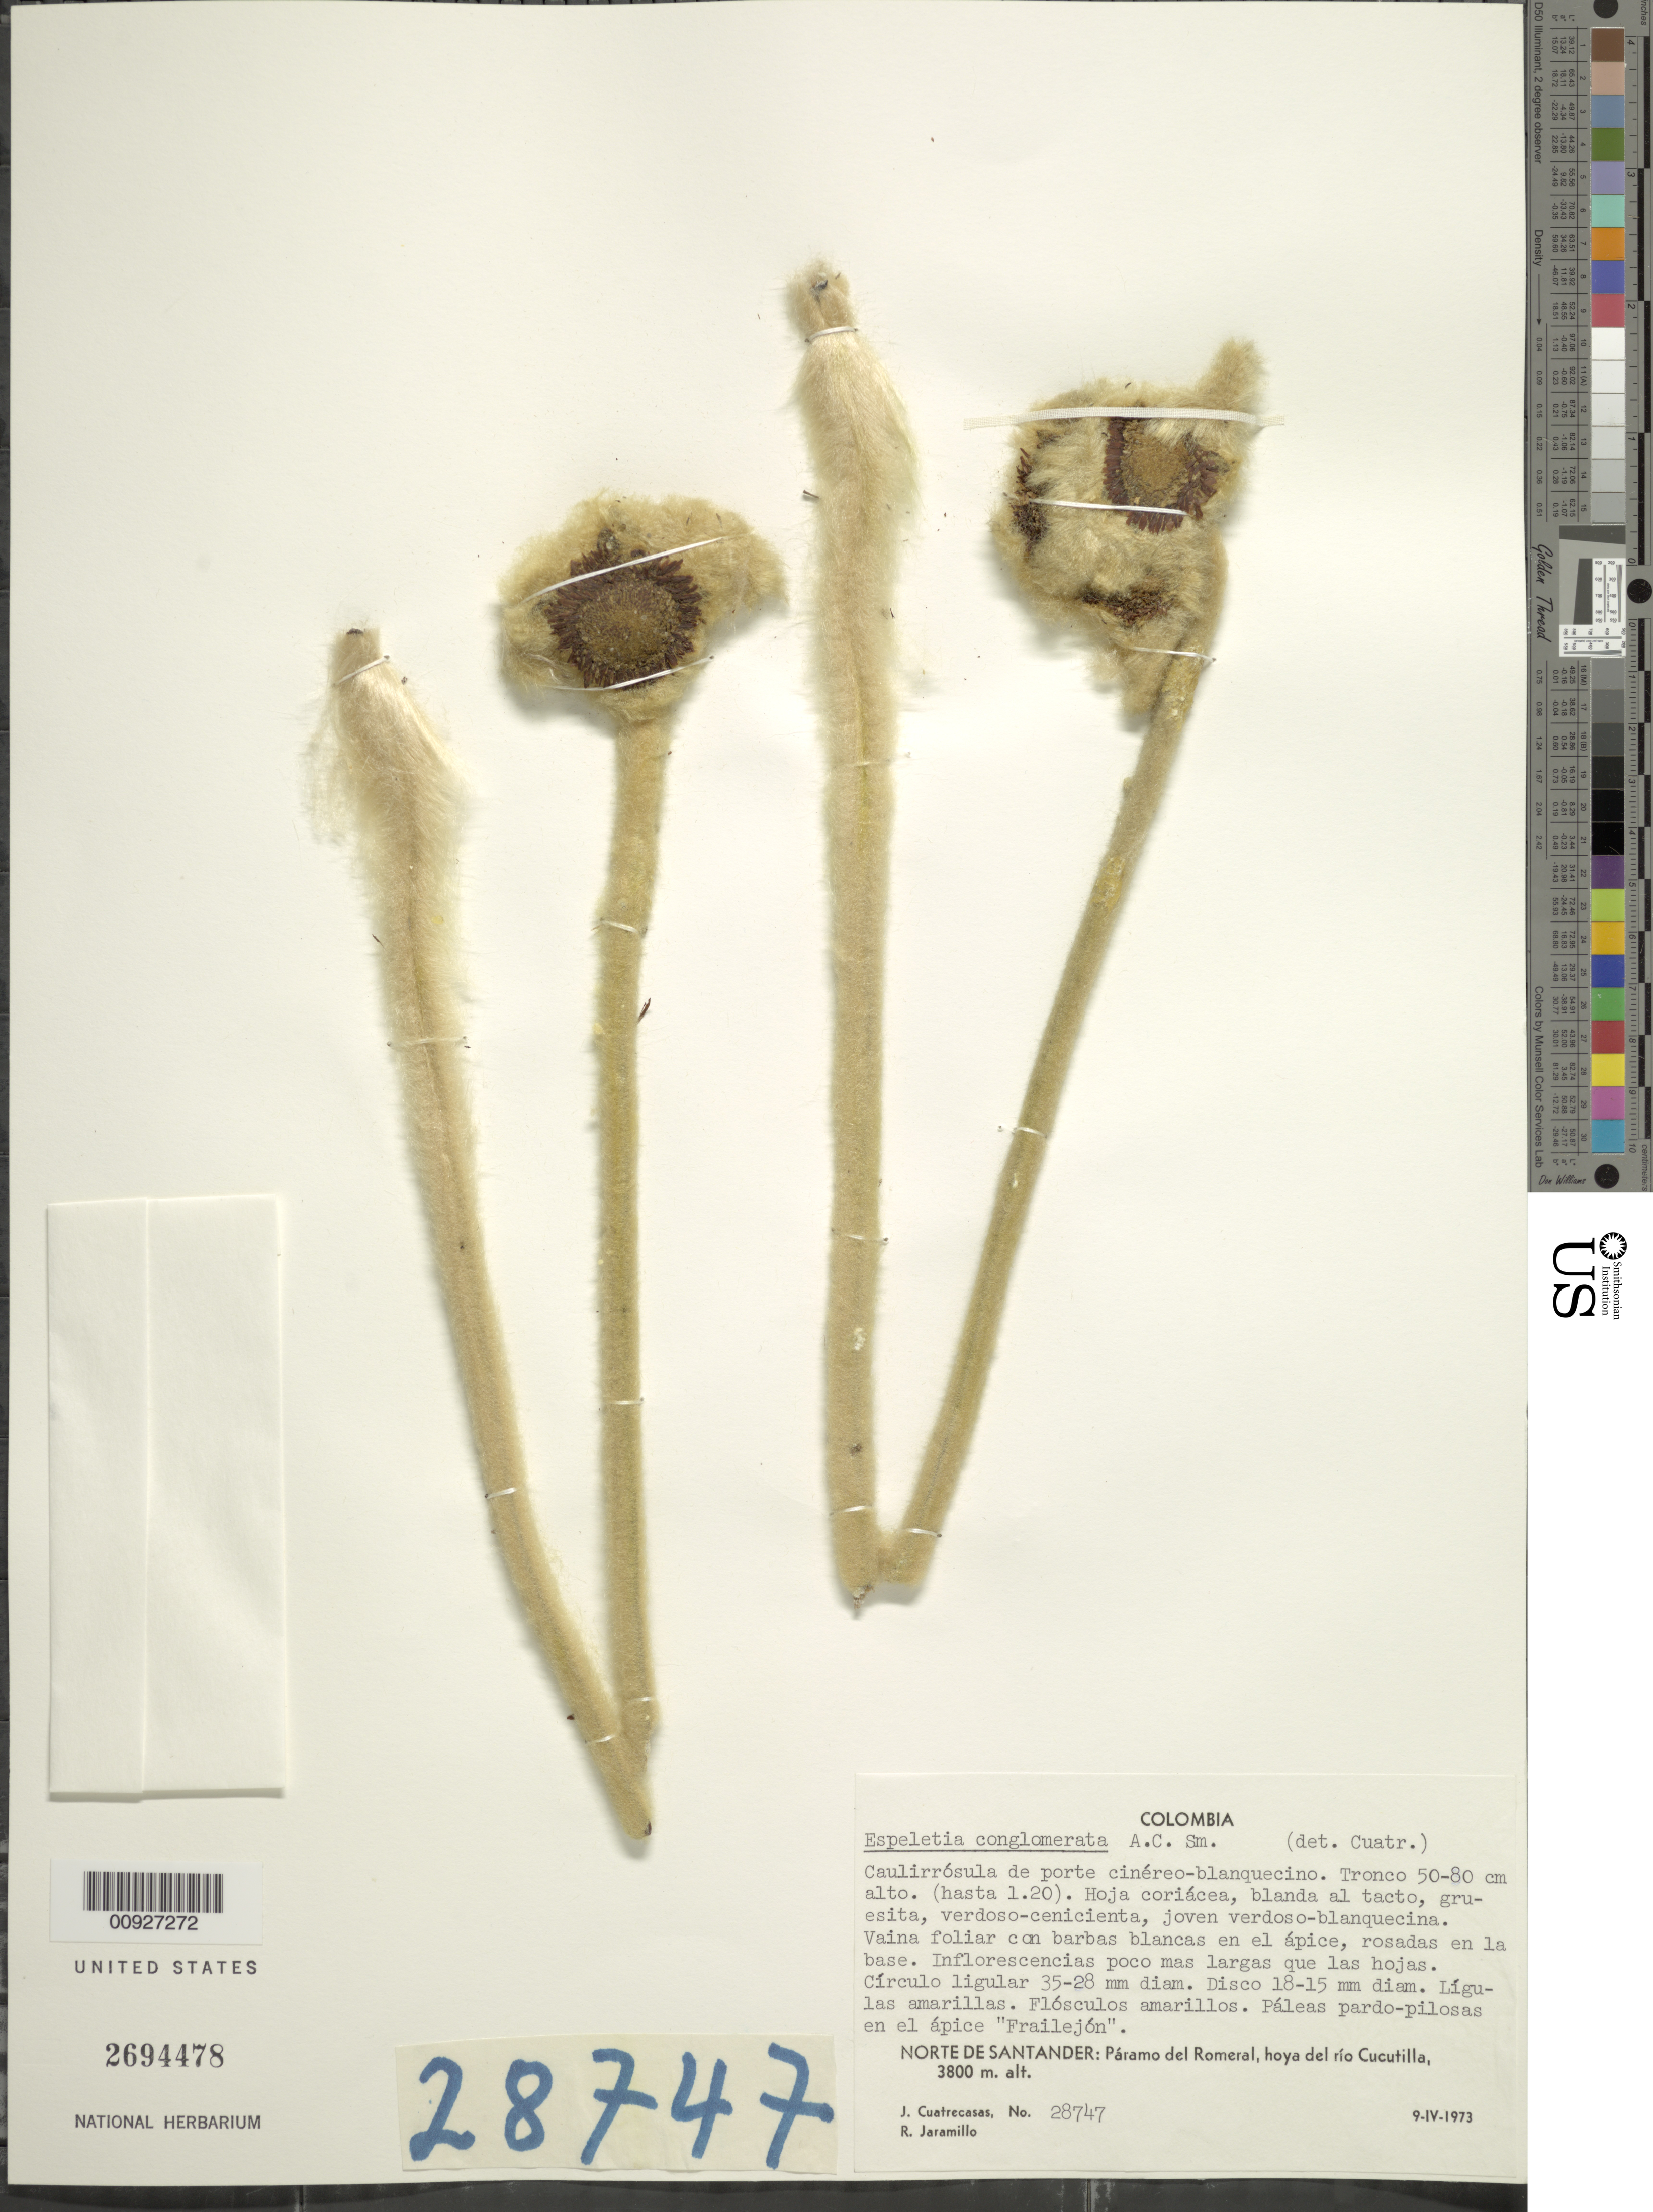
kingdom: Plantae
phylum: Tracheophyta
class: Magnoliopsida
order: Asterales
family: Asteraceae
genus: Espeletia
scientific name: Espeletia conglomerata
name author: A.C. Sm.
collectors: J. Cuatrecasas & R. Jaramillo M.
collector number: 28747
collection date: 1973-04-09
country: Colombia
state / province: Norte de Santander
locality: P. del Romeral. P. del Romeral, hoya del río Cucutilla.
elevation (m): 3800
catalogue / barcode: US 2694478